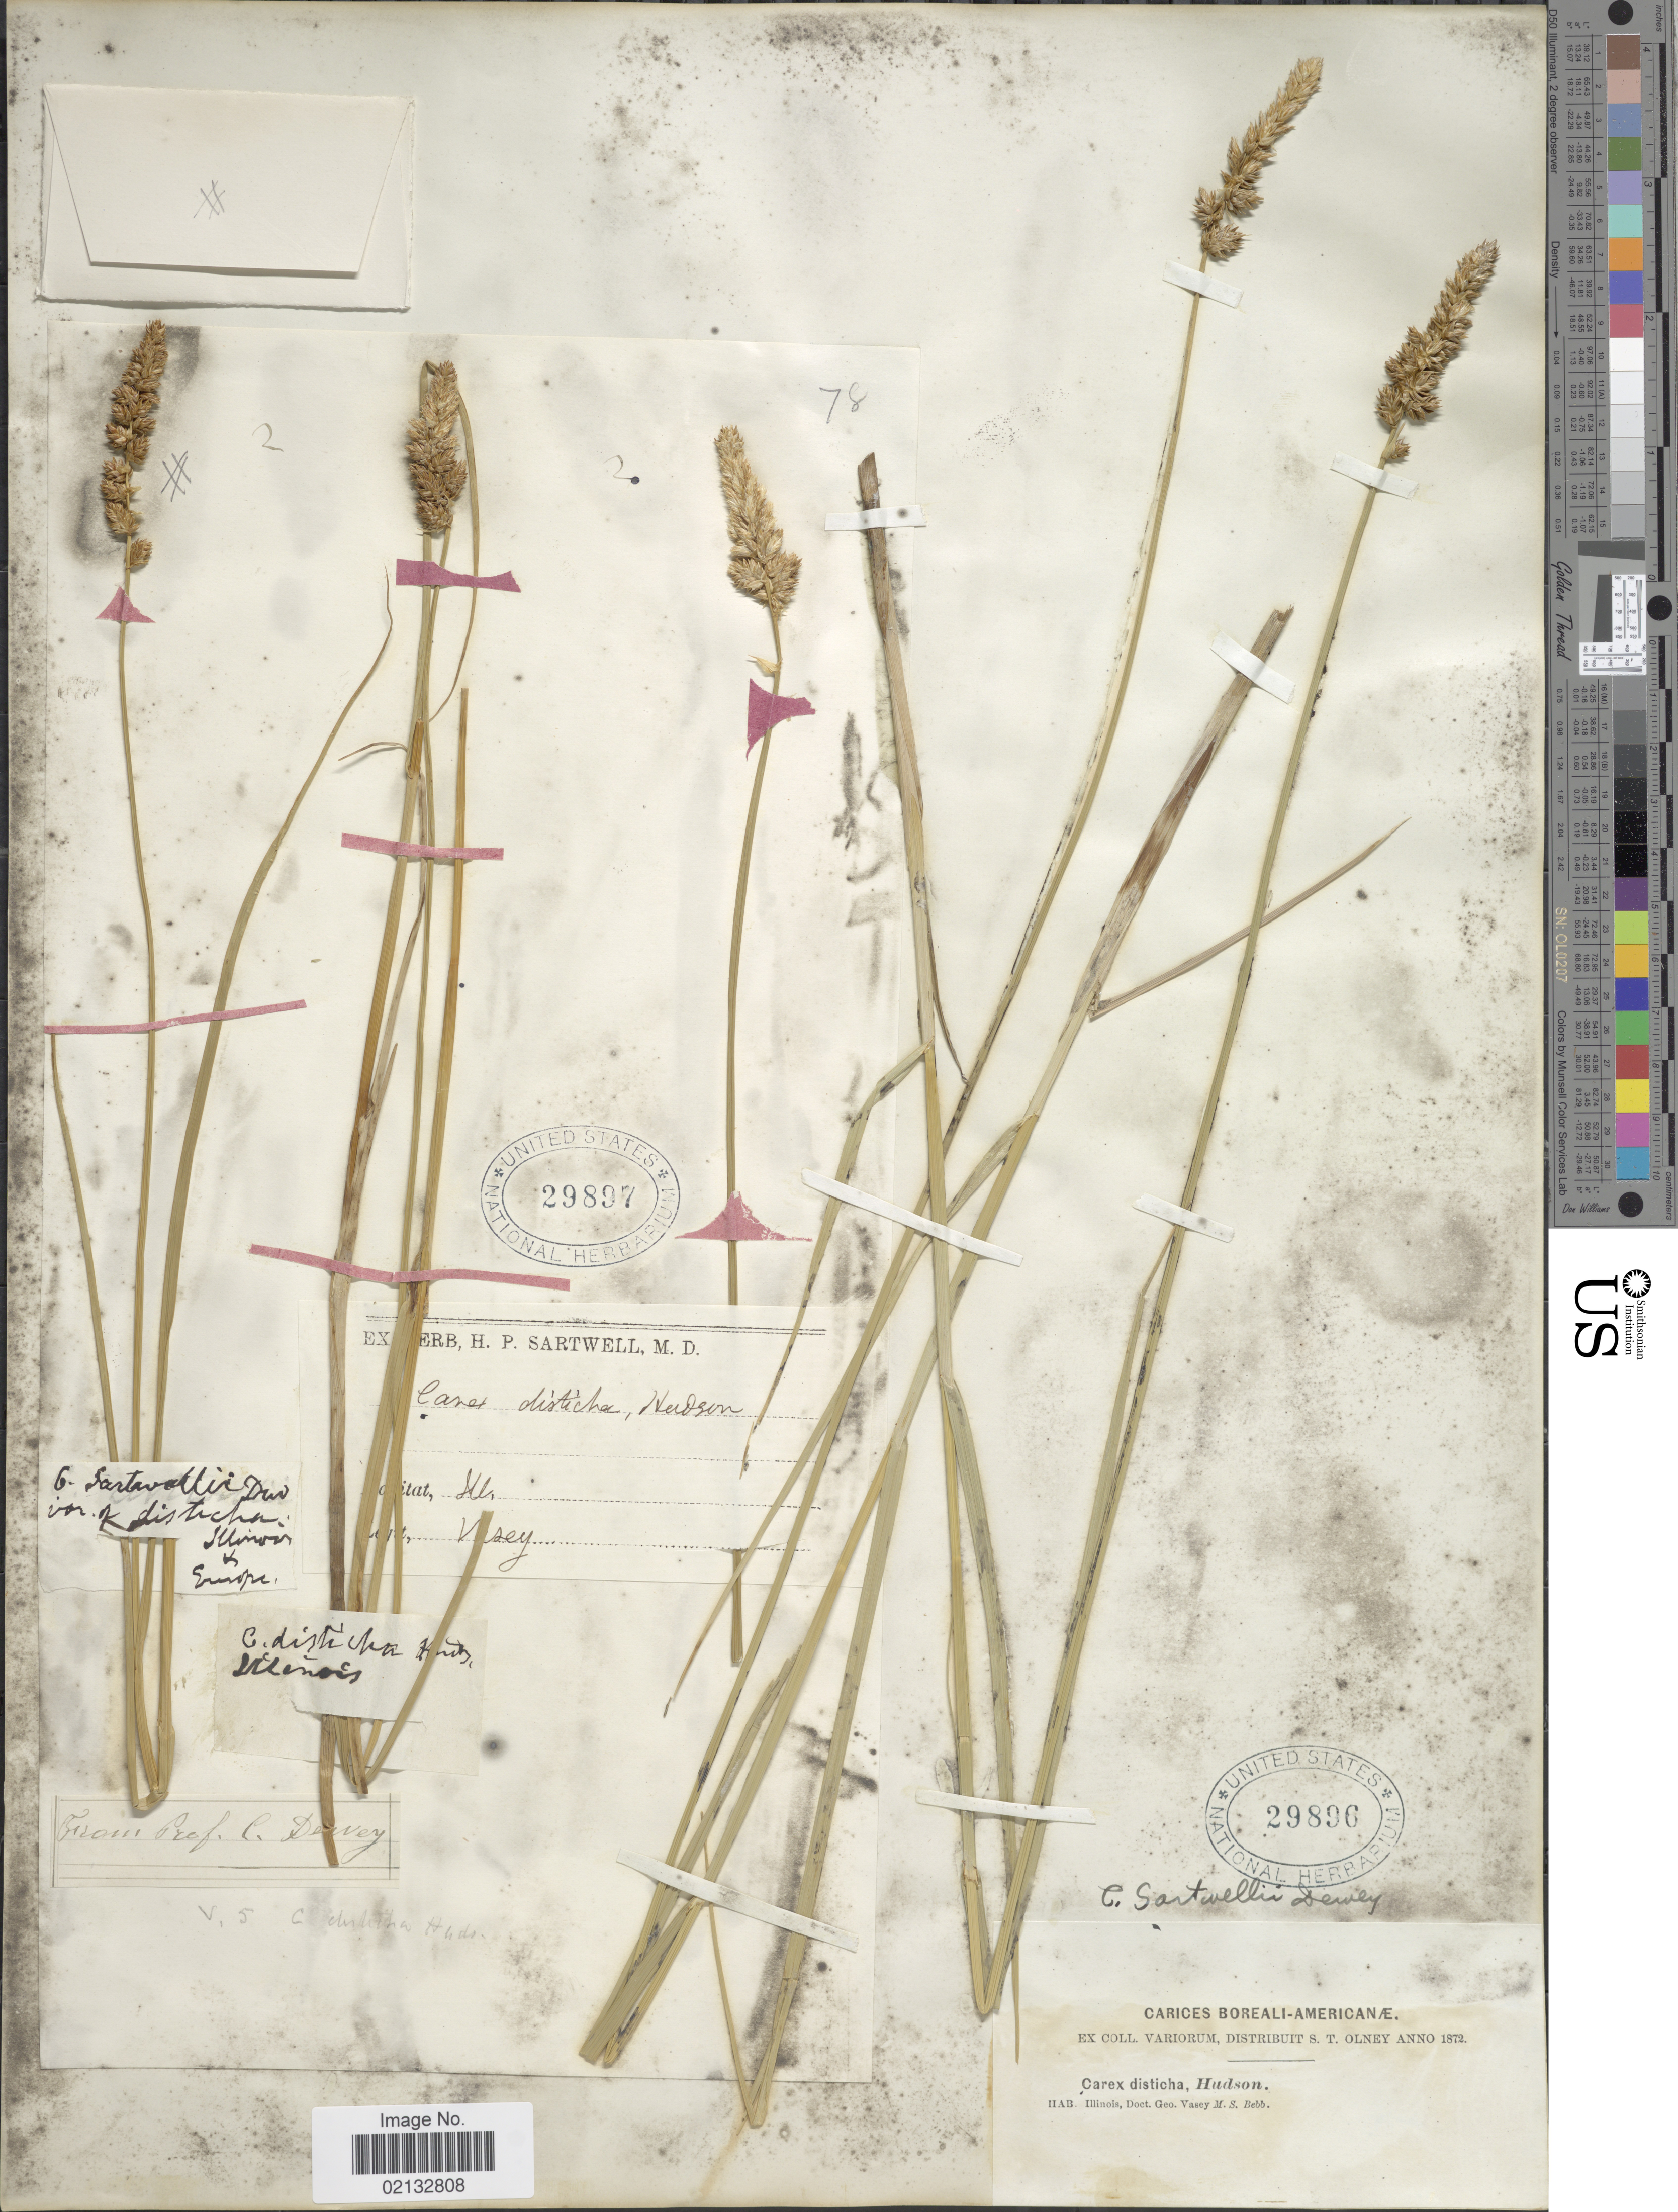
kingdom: Plantae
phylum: Tracheophyta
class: Liliopsida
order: Poales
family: Cyperaceae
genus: Carex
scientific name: Carex sartwellii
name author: Dewey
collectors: G. Vasey & M. Bebb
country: United States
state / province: Illinois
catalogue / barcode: US 29896-2